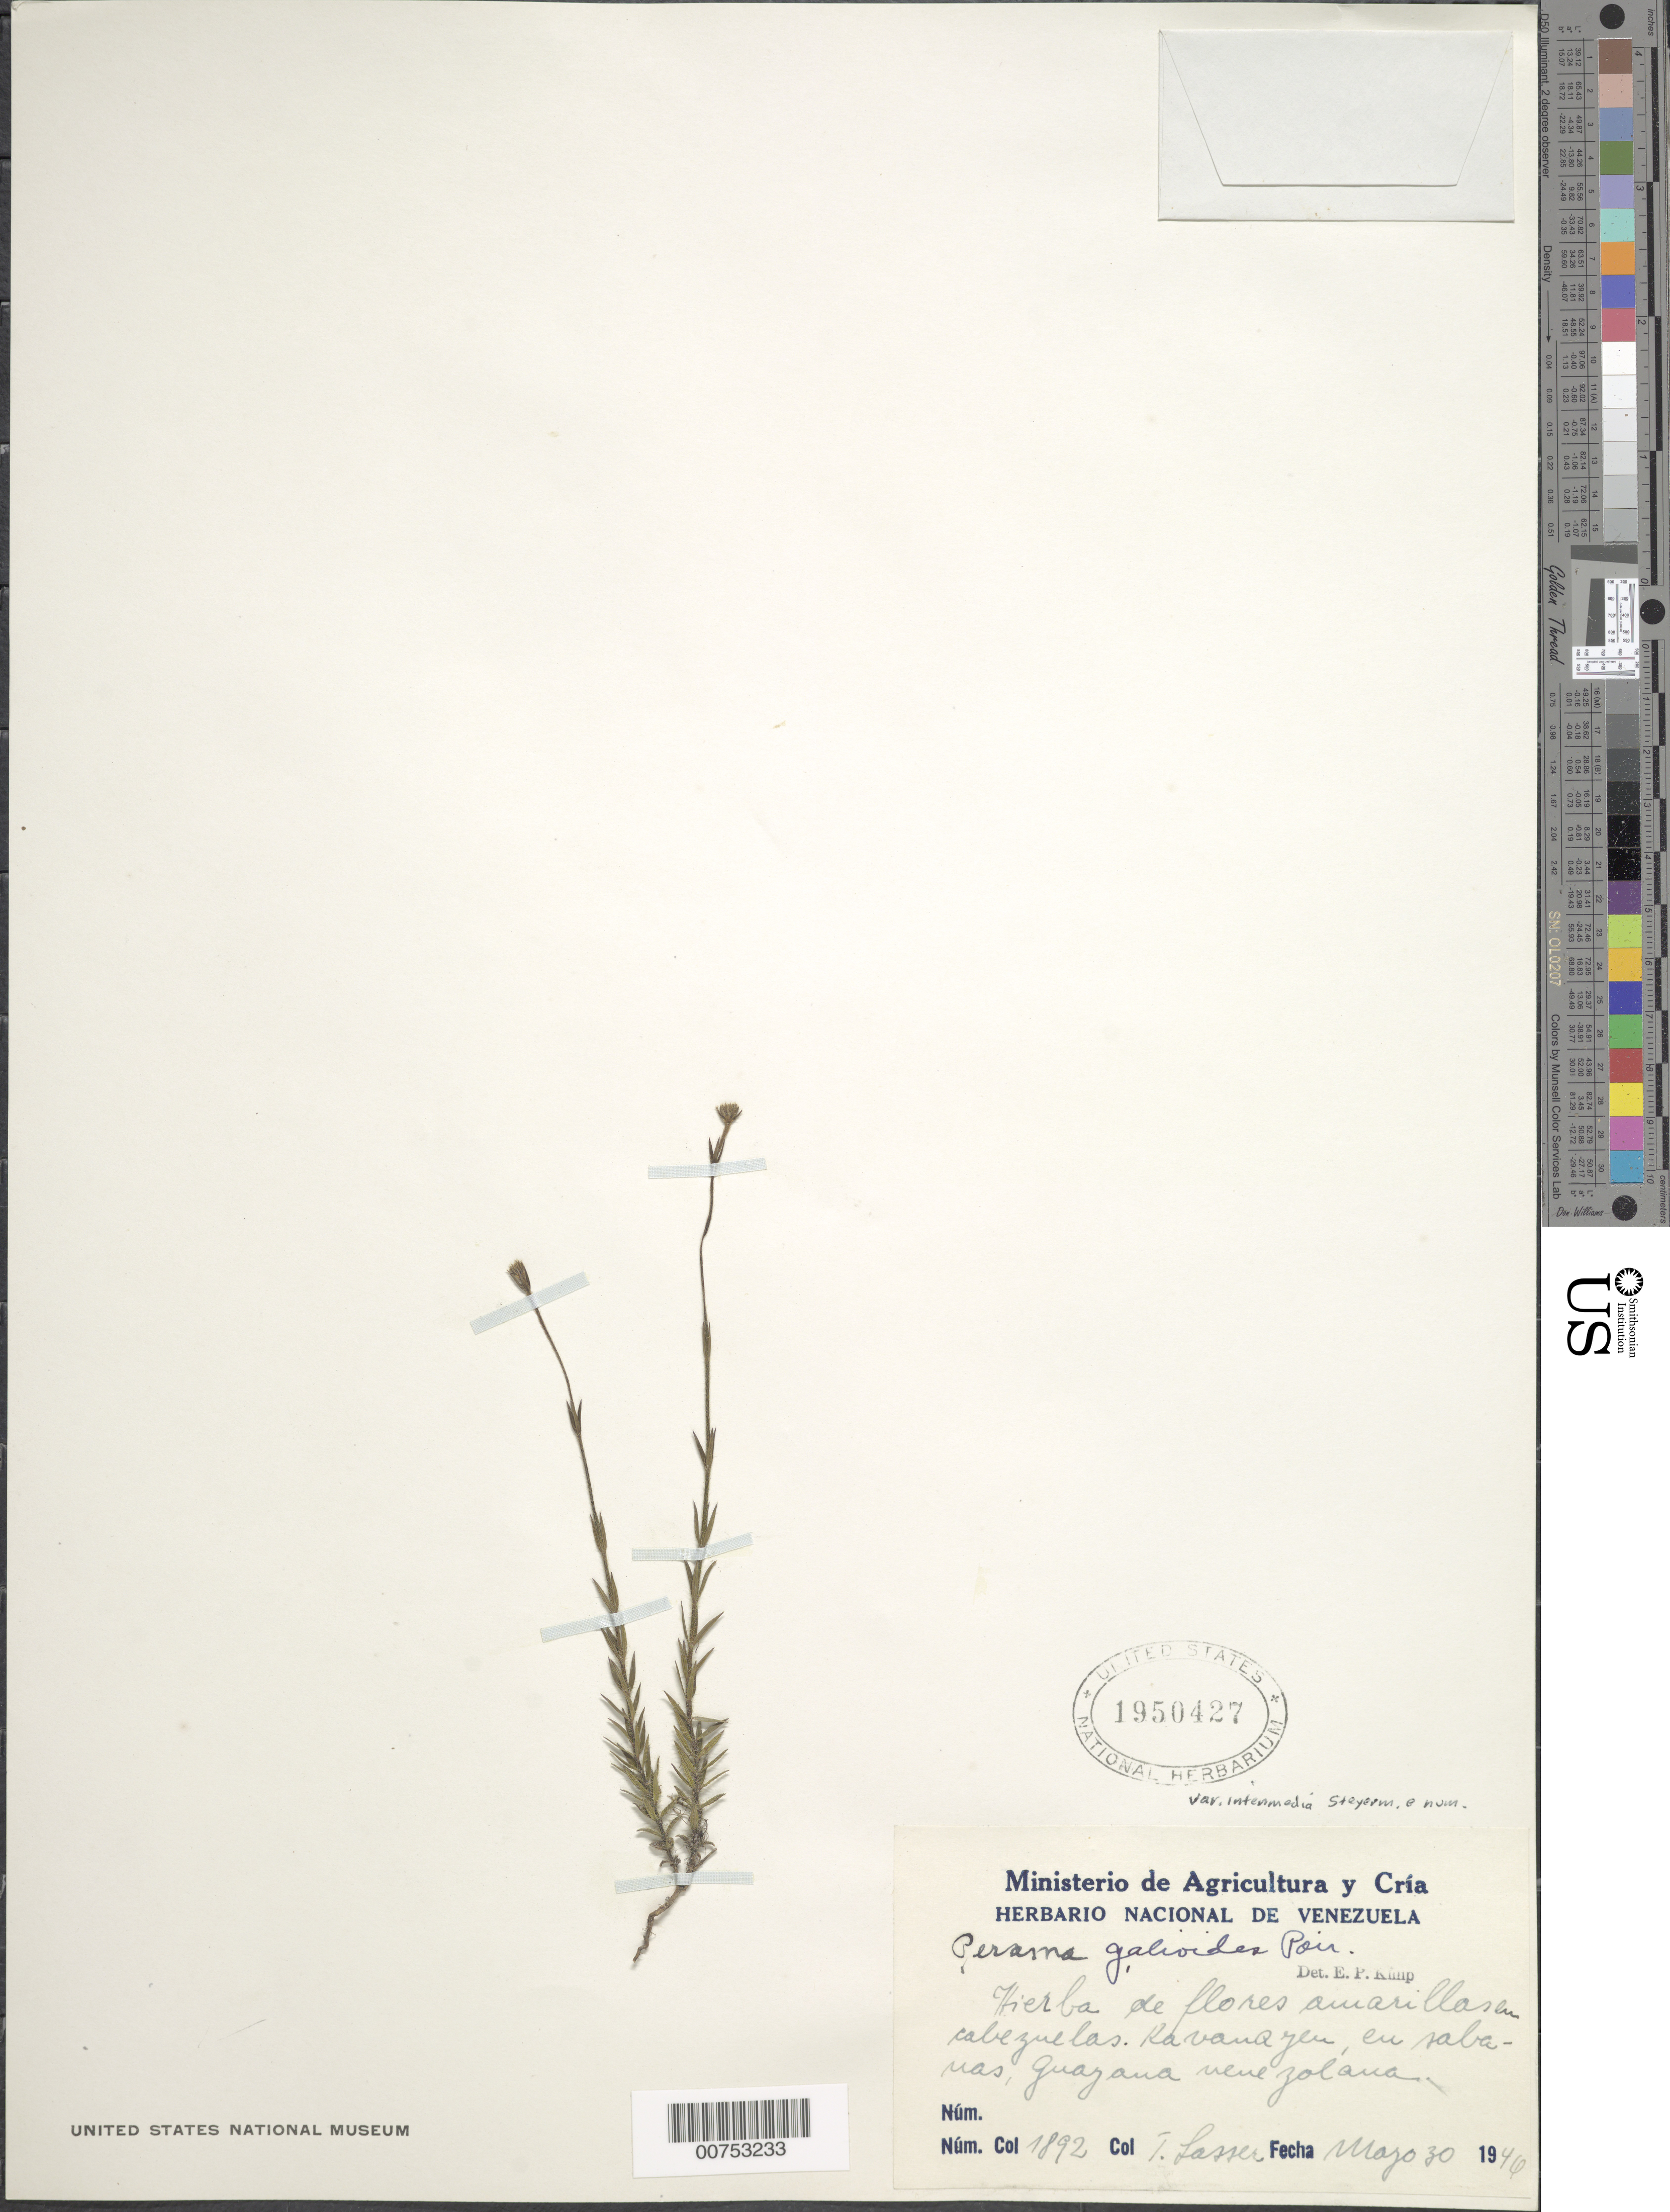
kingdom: Plantae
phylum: Tracheophyta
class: Magnoliopsida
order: Gentianales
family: Rubiaceae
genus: Perama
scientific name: Perama galioides var. intermedia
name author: Steyerm.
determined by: Killip, Ellsworth P.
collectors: T. Lasser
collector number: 1892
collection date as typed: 30-May-46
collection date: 1946-05-30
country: Venezuela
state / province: Bolívar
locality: Kavanayén, Guayana Venezolana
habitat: Savanna, cabezuelas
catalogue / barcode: US 1950427